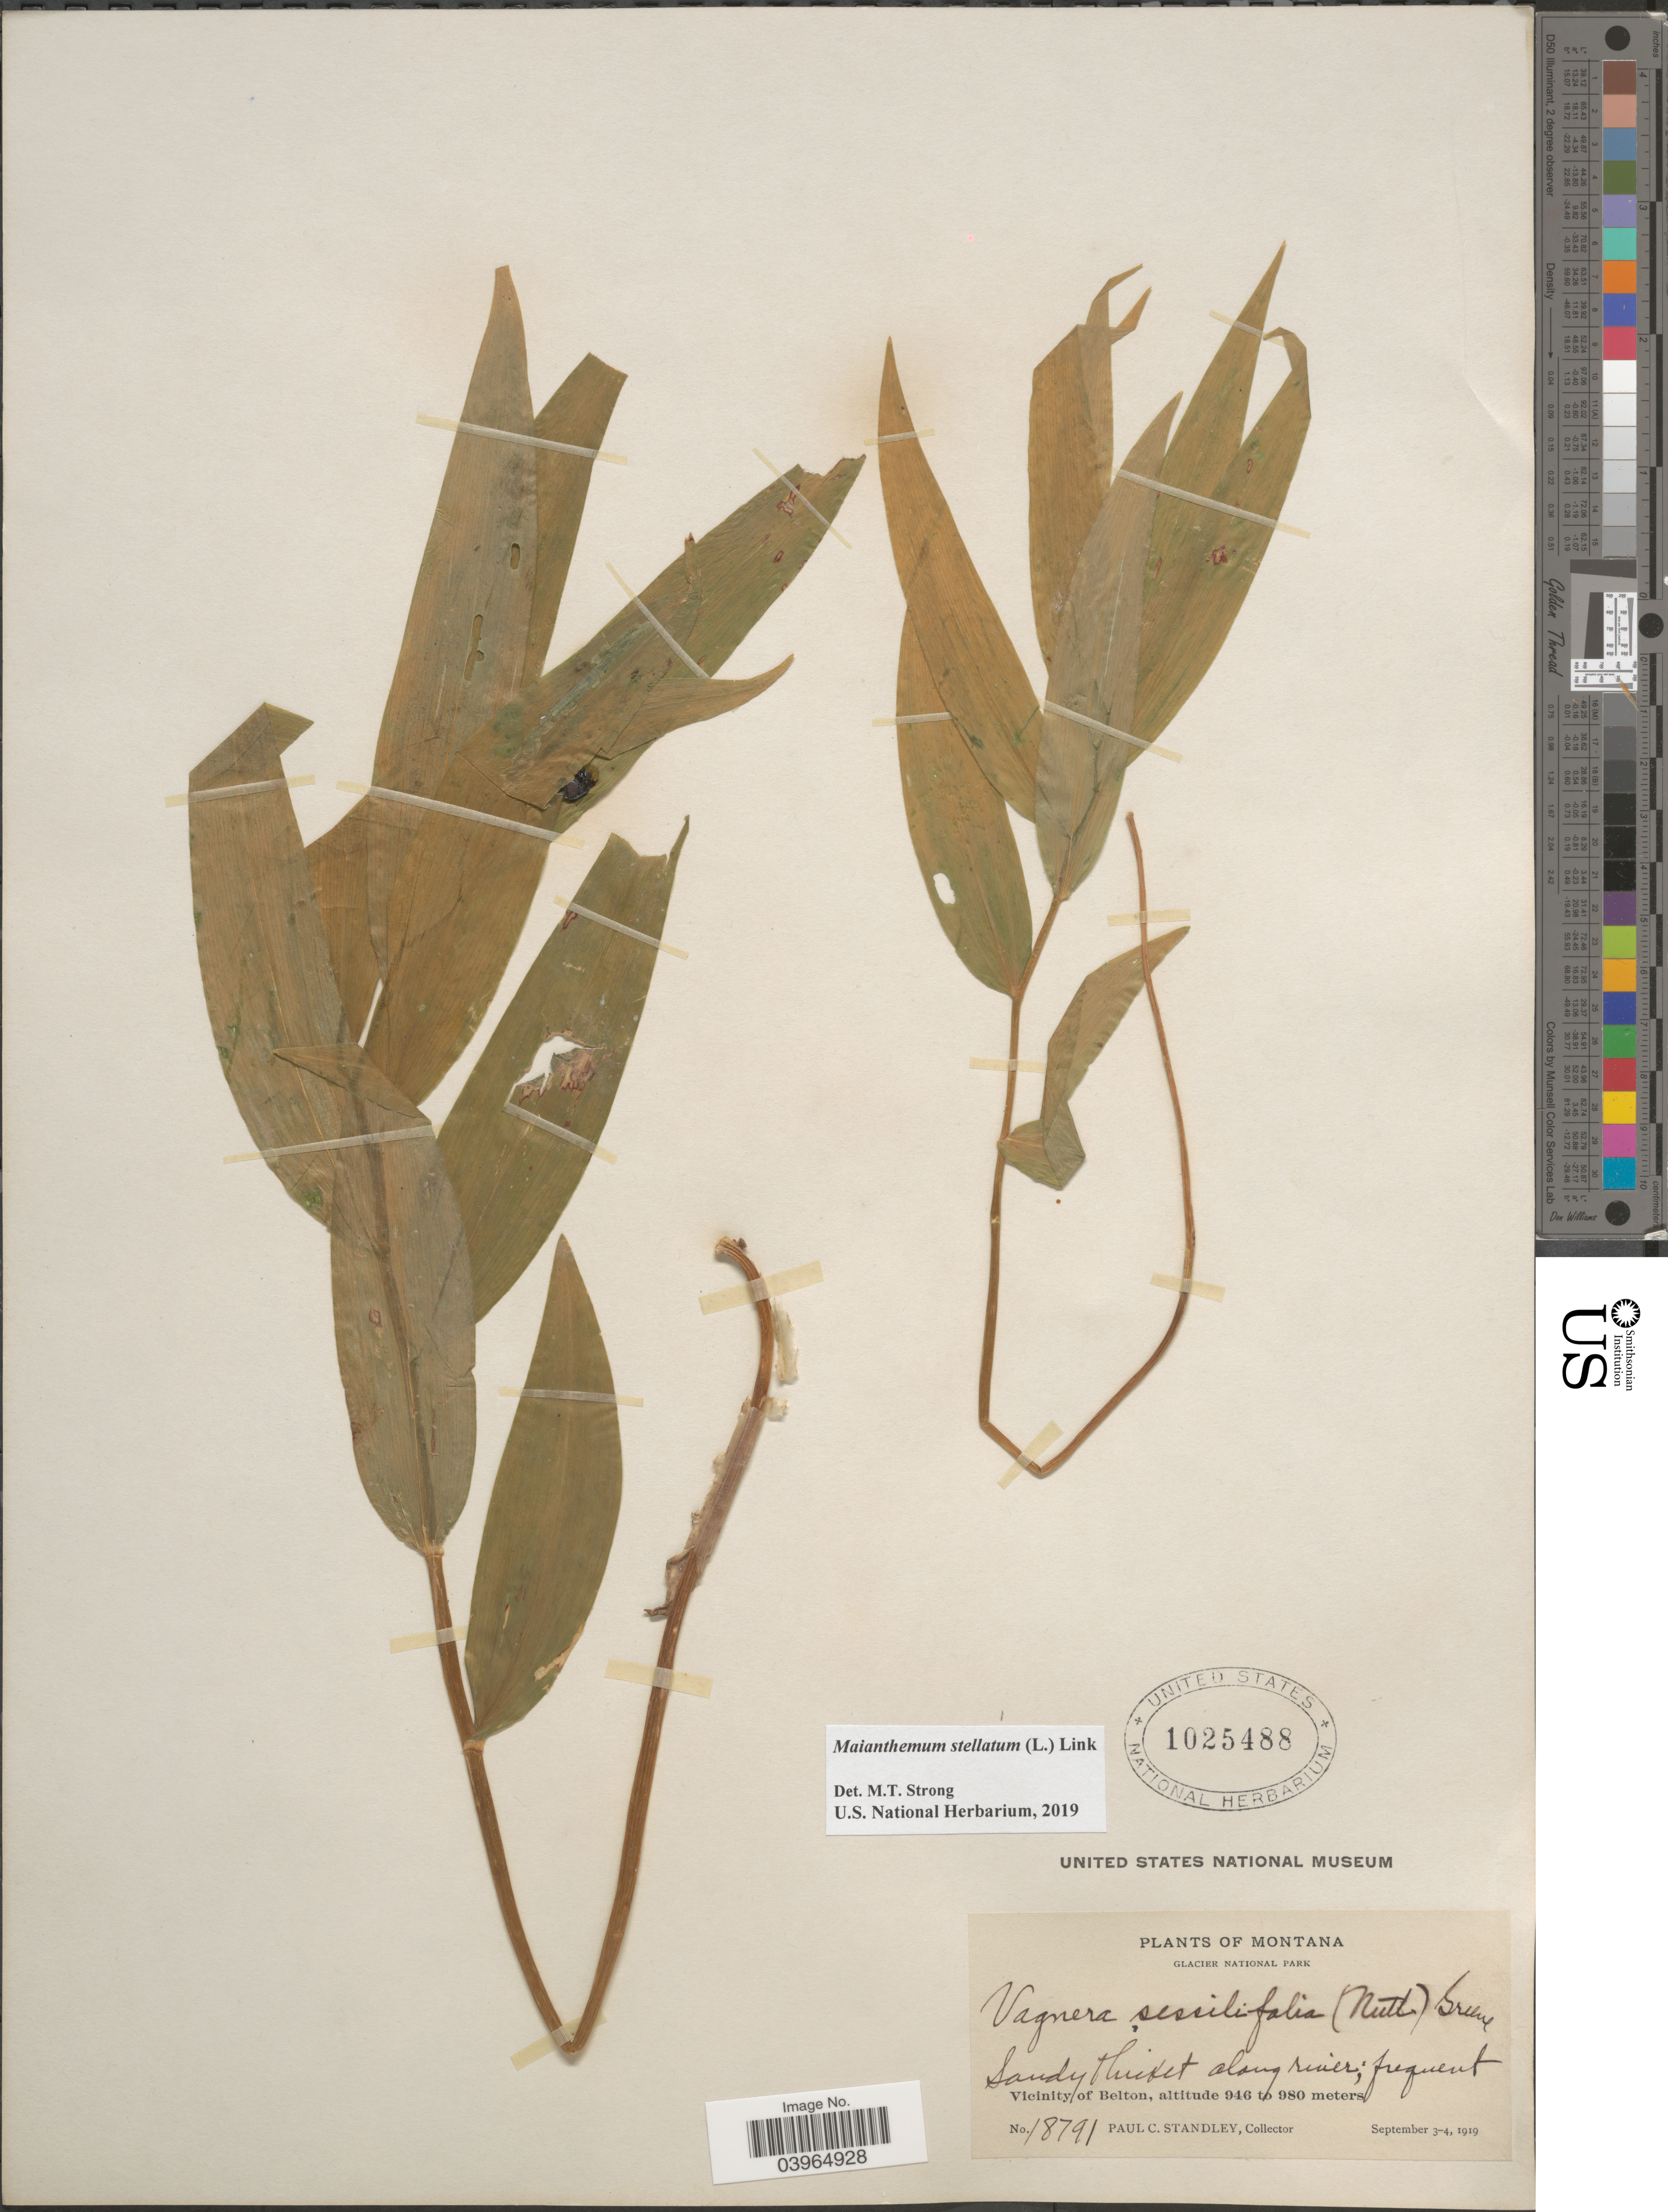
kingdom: Plantae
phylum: Tracheophyta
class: Liliopsida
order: Asparagales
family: Asparagaceae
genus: Maianthemum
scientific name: Maianthemum stellatum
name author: (L.) Link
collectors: P. C. Standley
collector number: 18791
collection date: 1919-09-03/1919-09-04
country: United States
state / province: Montana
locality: Glacier National Park. Vicinity of Belton.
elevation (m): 946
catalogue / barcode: US 1025488